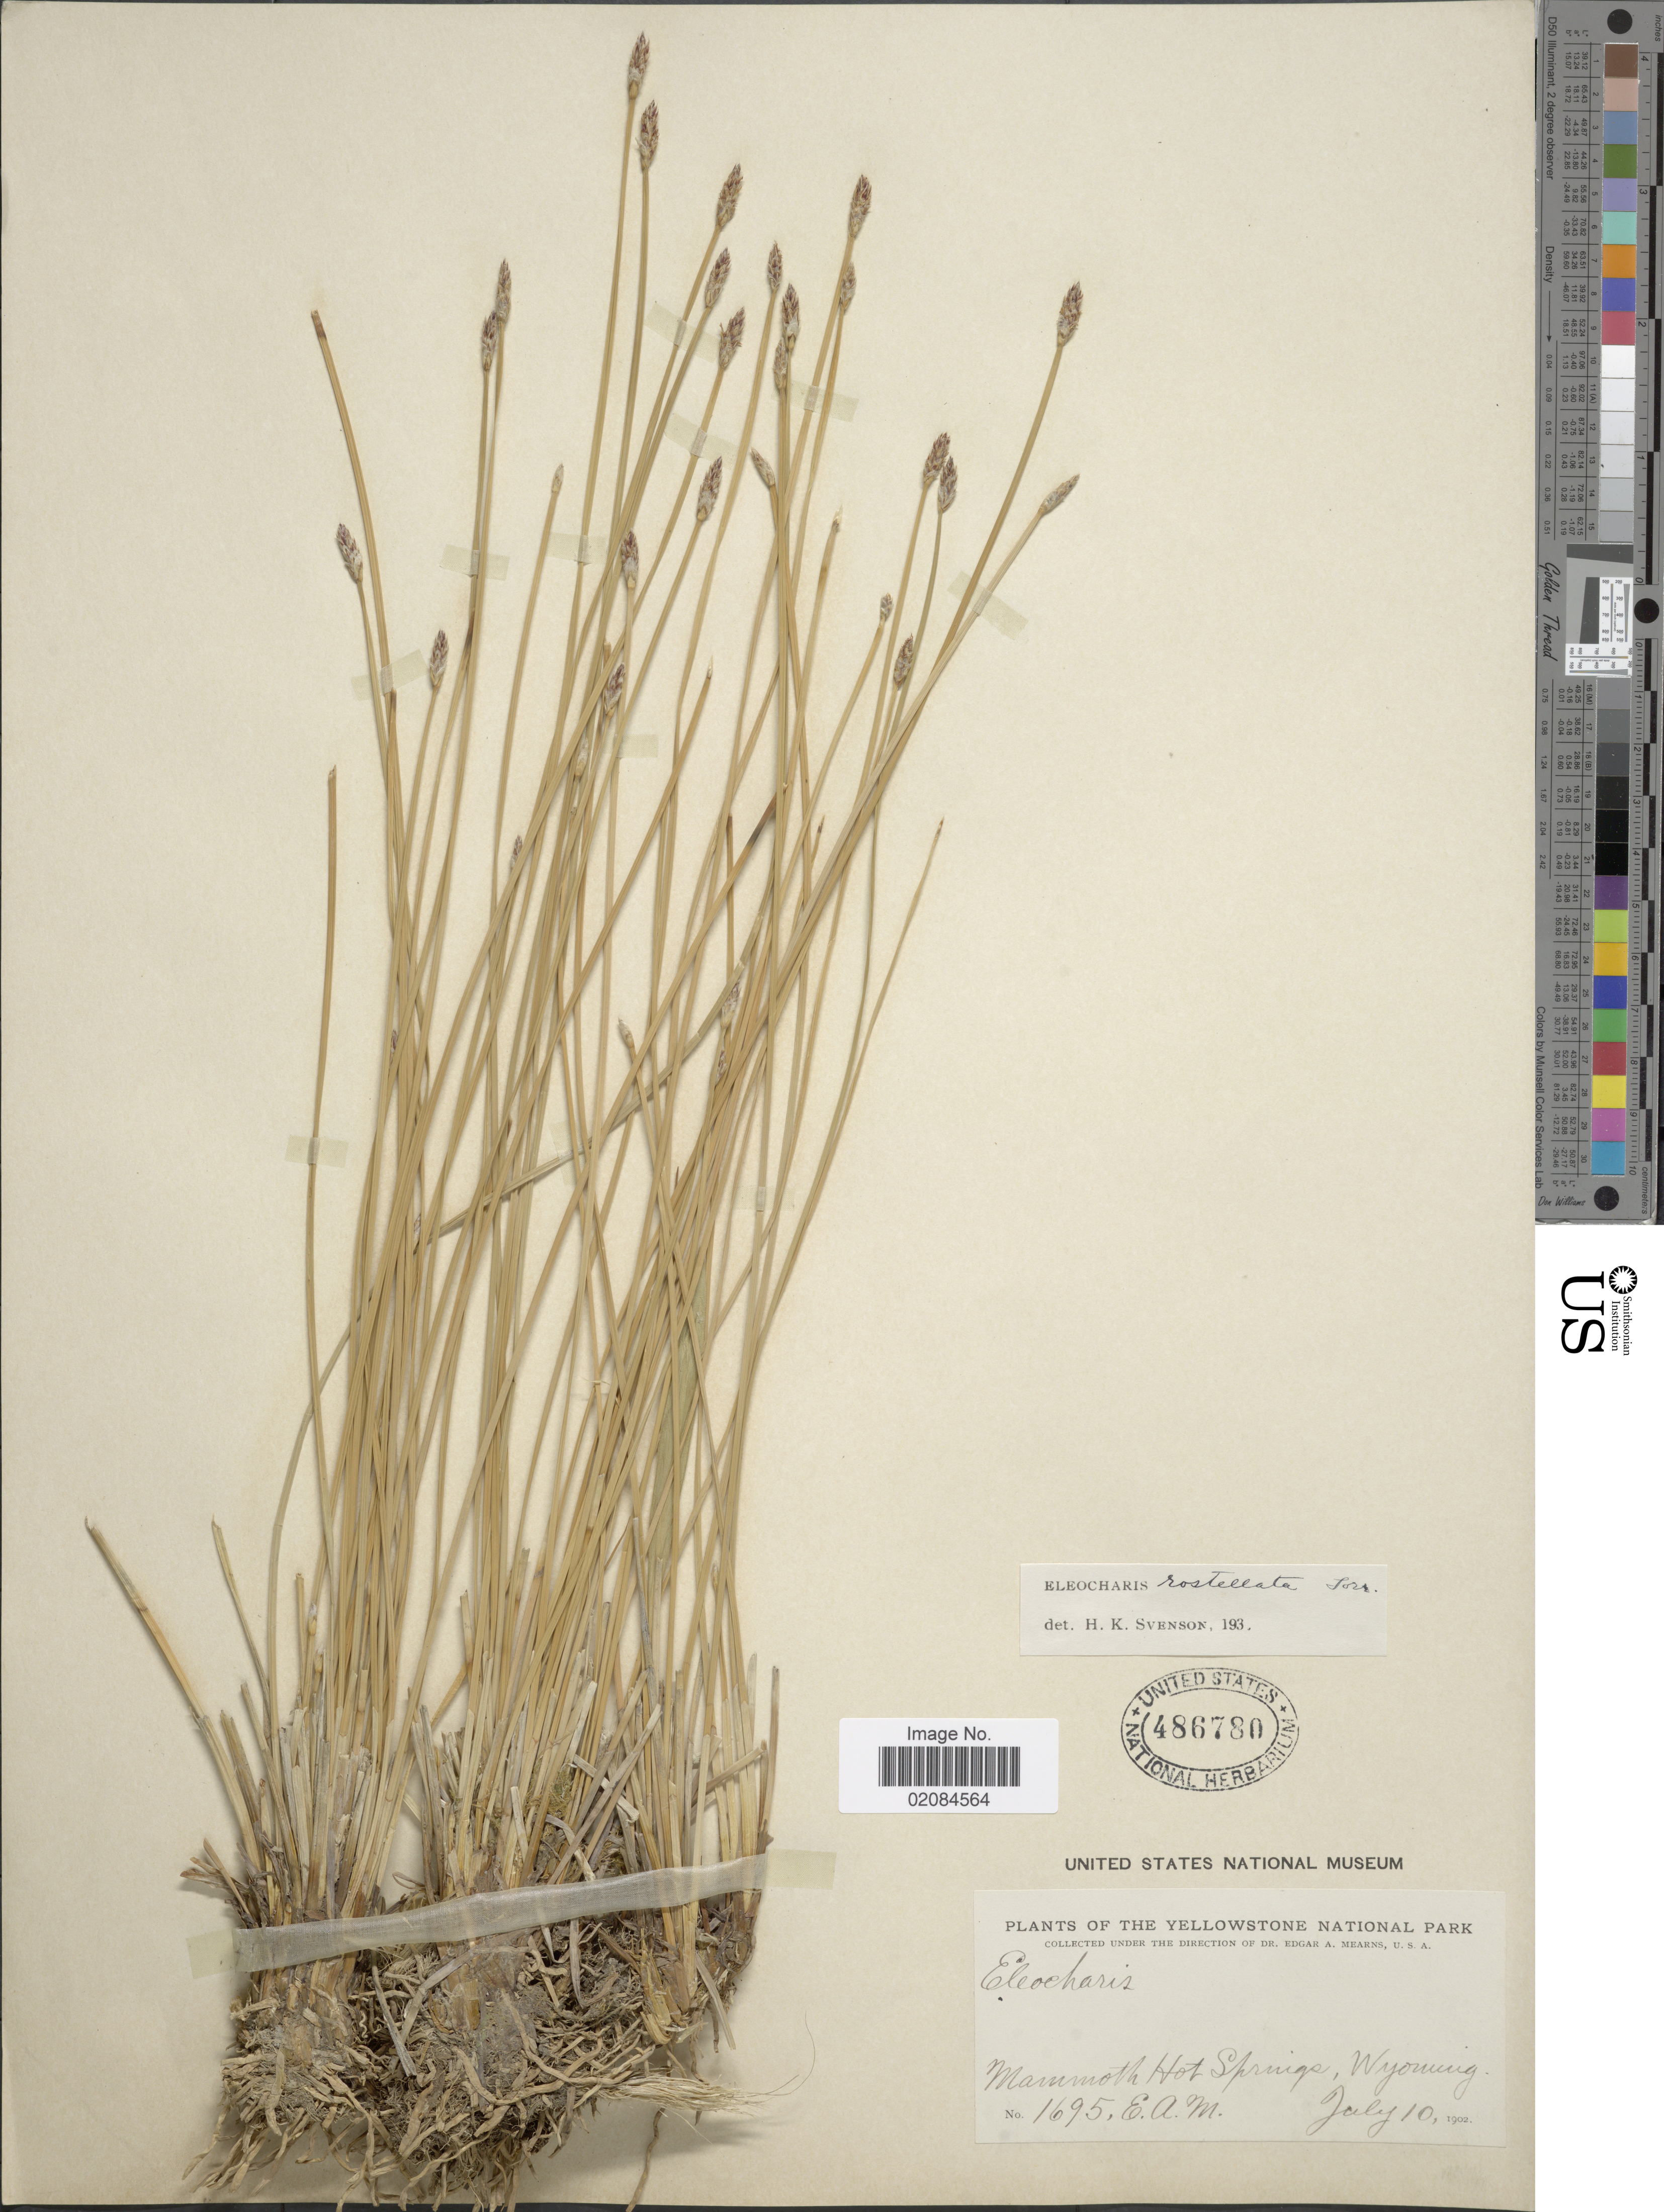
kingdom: Plantae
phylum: Tracheophyta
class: Liliopsida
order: Poales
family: Cyperaceae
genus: Eleocharis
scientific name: Eleocharis rostellata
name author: (Torr.) Torr.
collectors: E. A. Mearns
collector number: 1695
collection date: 1902-07-10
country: United States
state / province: Wyoming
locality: Yelowstone National Park, Mammoth Hot Springs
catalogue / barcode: US 486780